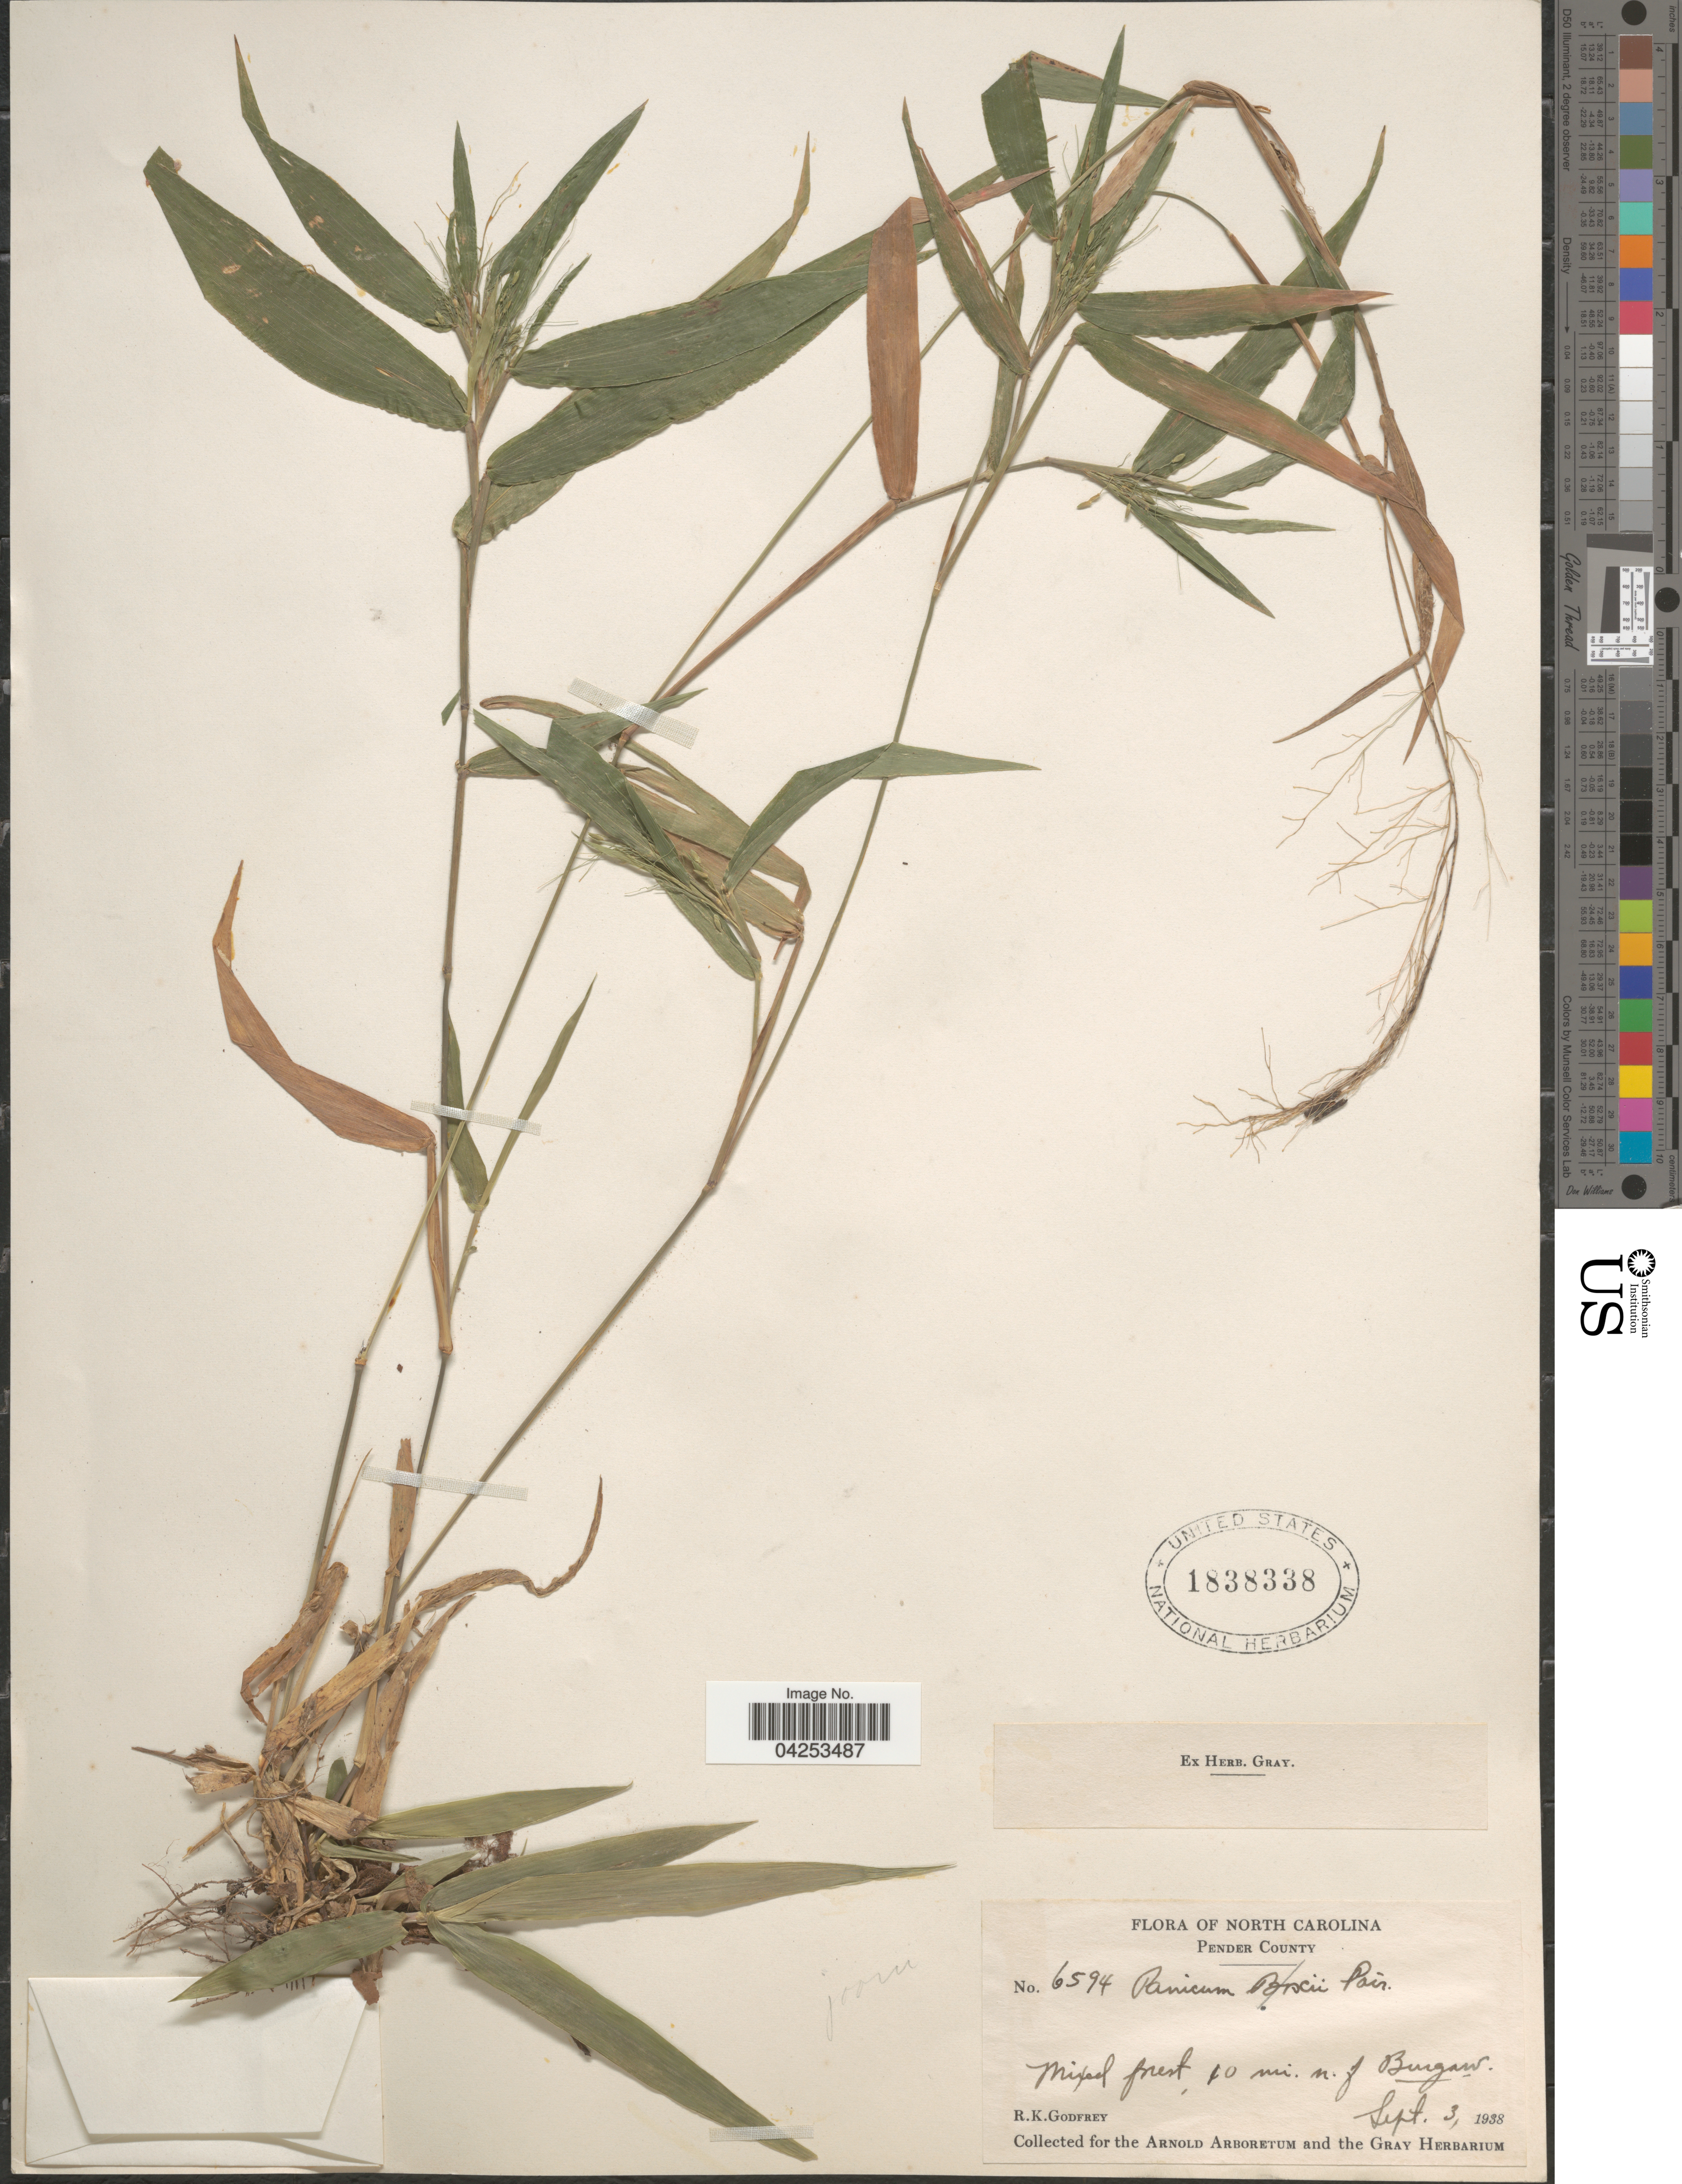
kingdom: Plantae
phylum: Tracheophyta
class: Liliopsida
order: Poales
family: Poaceae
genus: Dichanthelium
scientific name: Dichanthelium commutatum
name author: (Schult.) Gould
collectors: R. K. Godfrey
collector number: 6594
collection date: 1938-09-03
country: United States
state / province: North Carolina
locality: Pender County. Mixed forest, 10 mi. n. of Burgaw.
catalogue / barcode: US 1838338